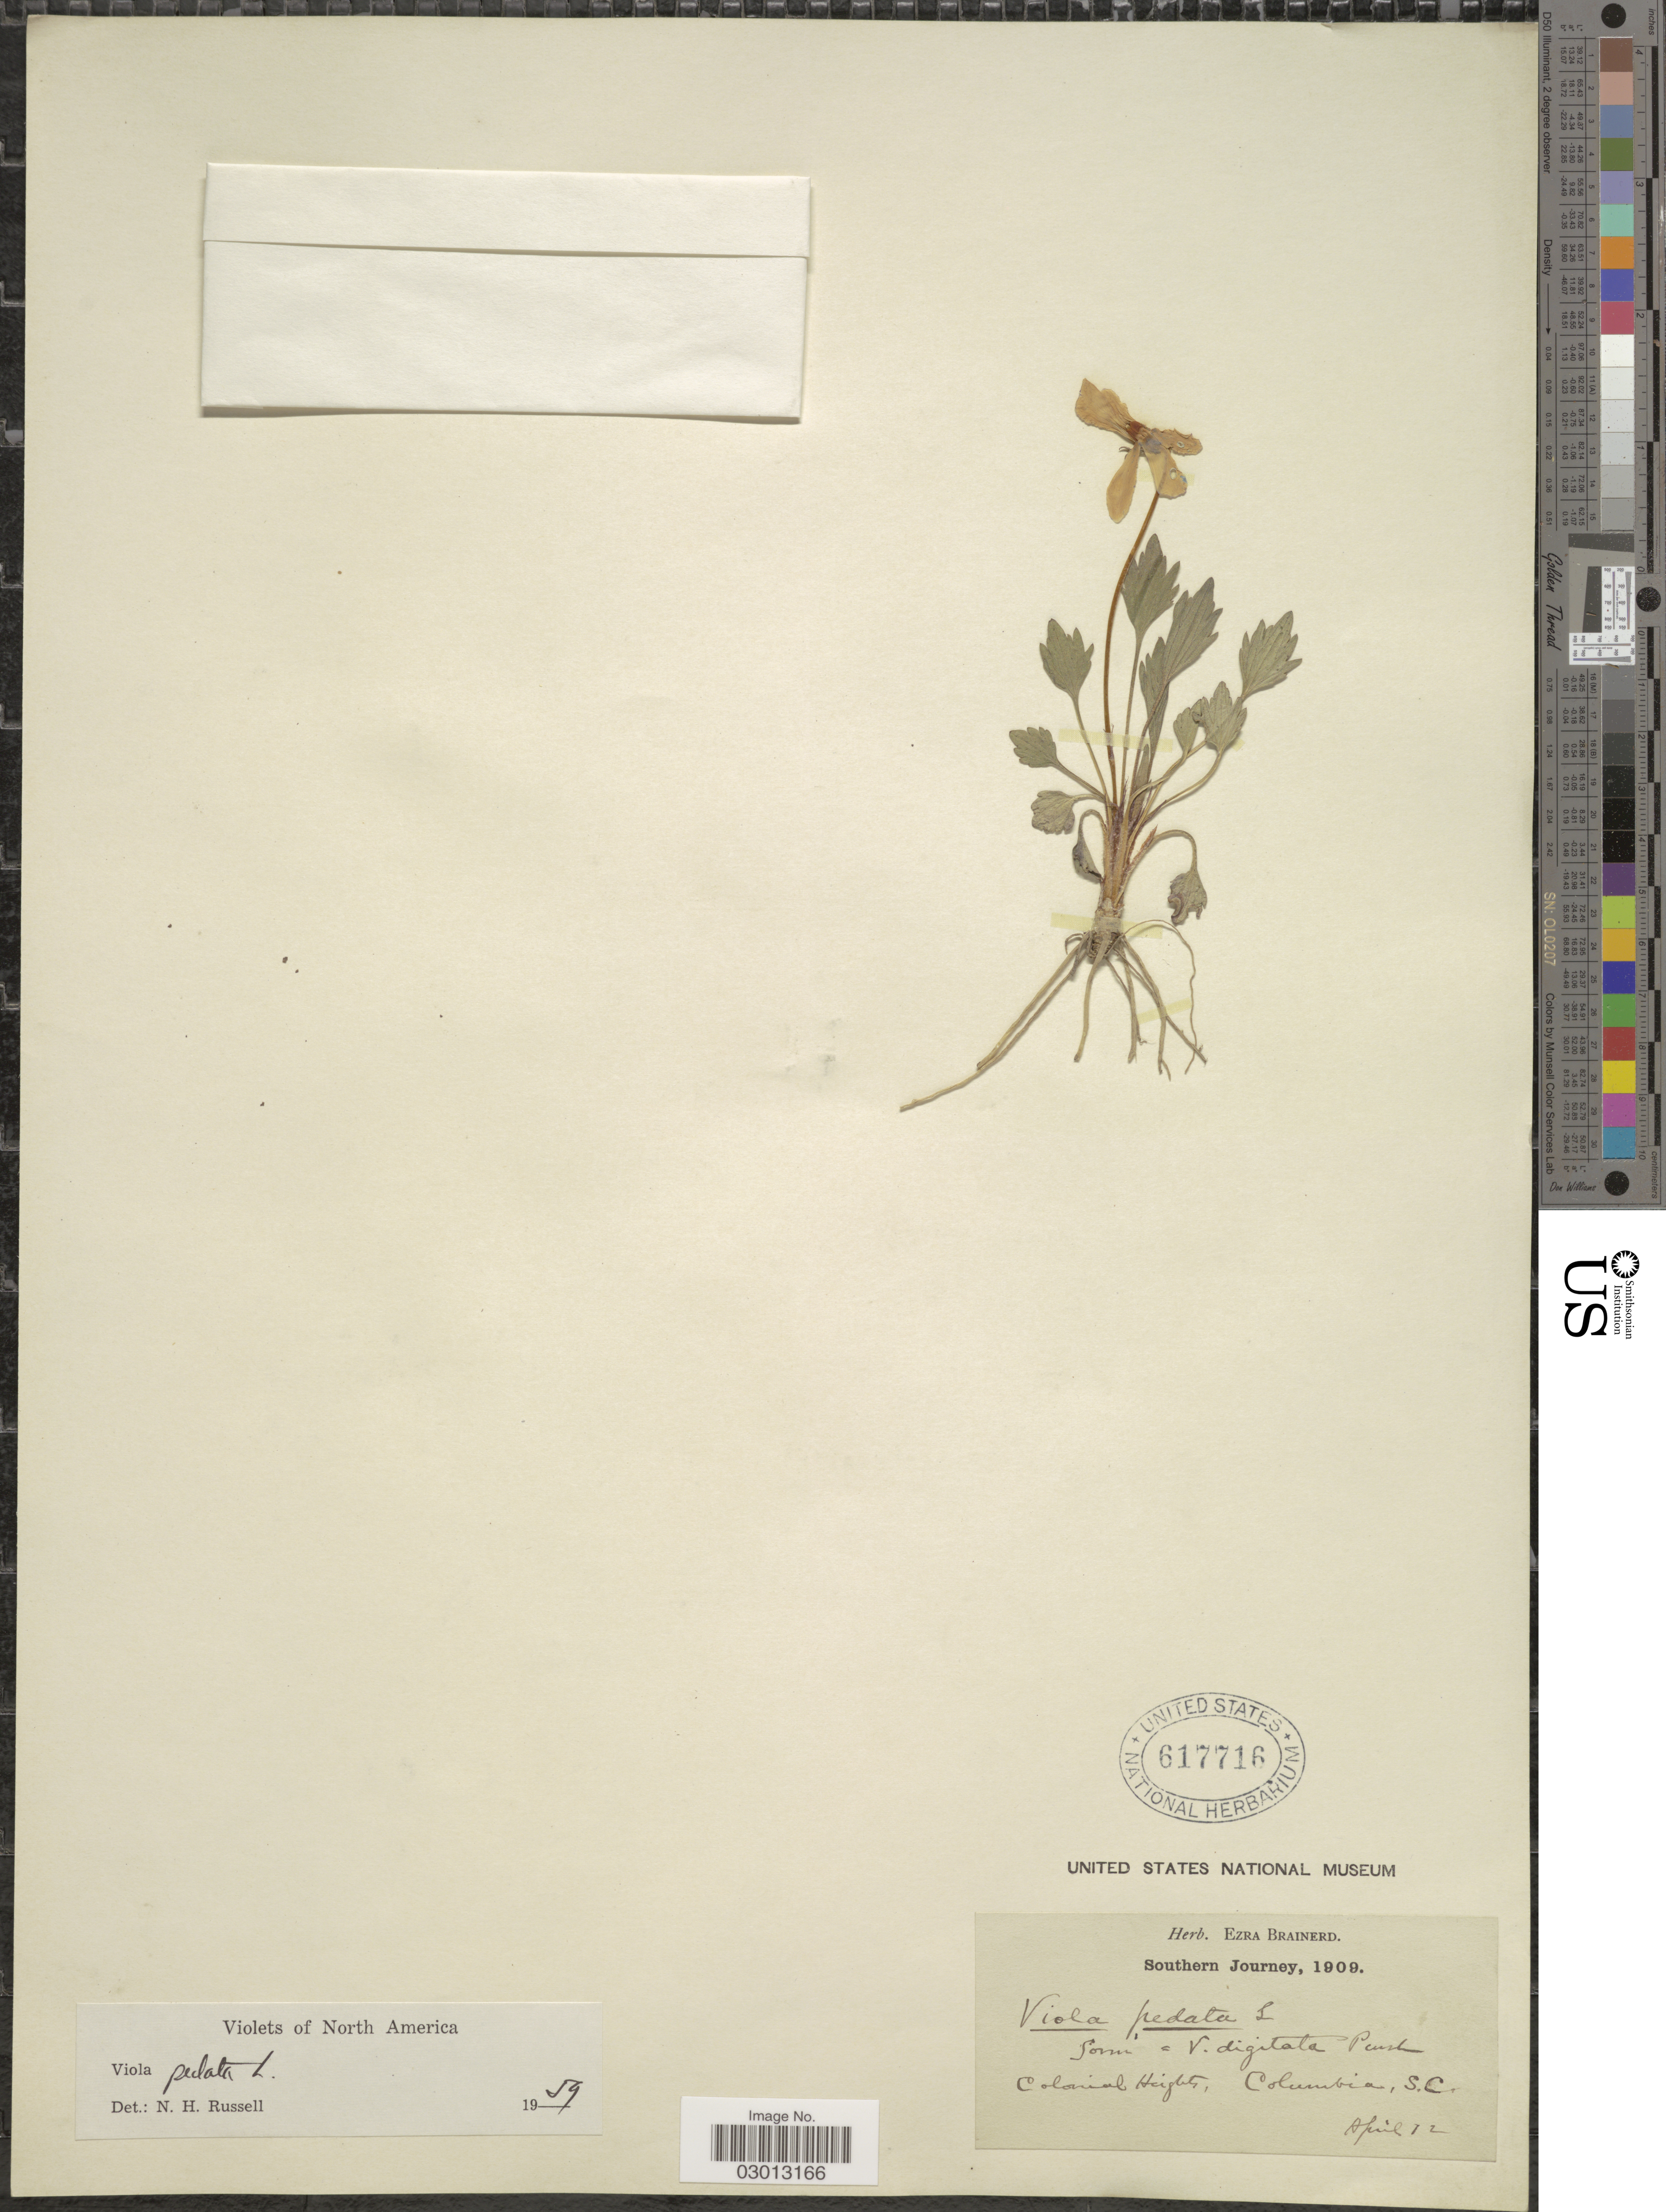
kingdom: Plantae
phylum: Tracheophyta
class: Magnoliopsida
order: Malpighiales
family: Violaceae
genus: Viola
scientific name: Viola pedata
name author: L.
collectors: ex herb. Ezra Brainerd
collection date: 1909-04-12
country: United States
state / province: South Carolina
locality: Colonial Heights, Columbia.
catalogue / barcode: US 617716